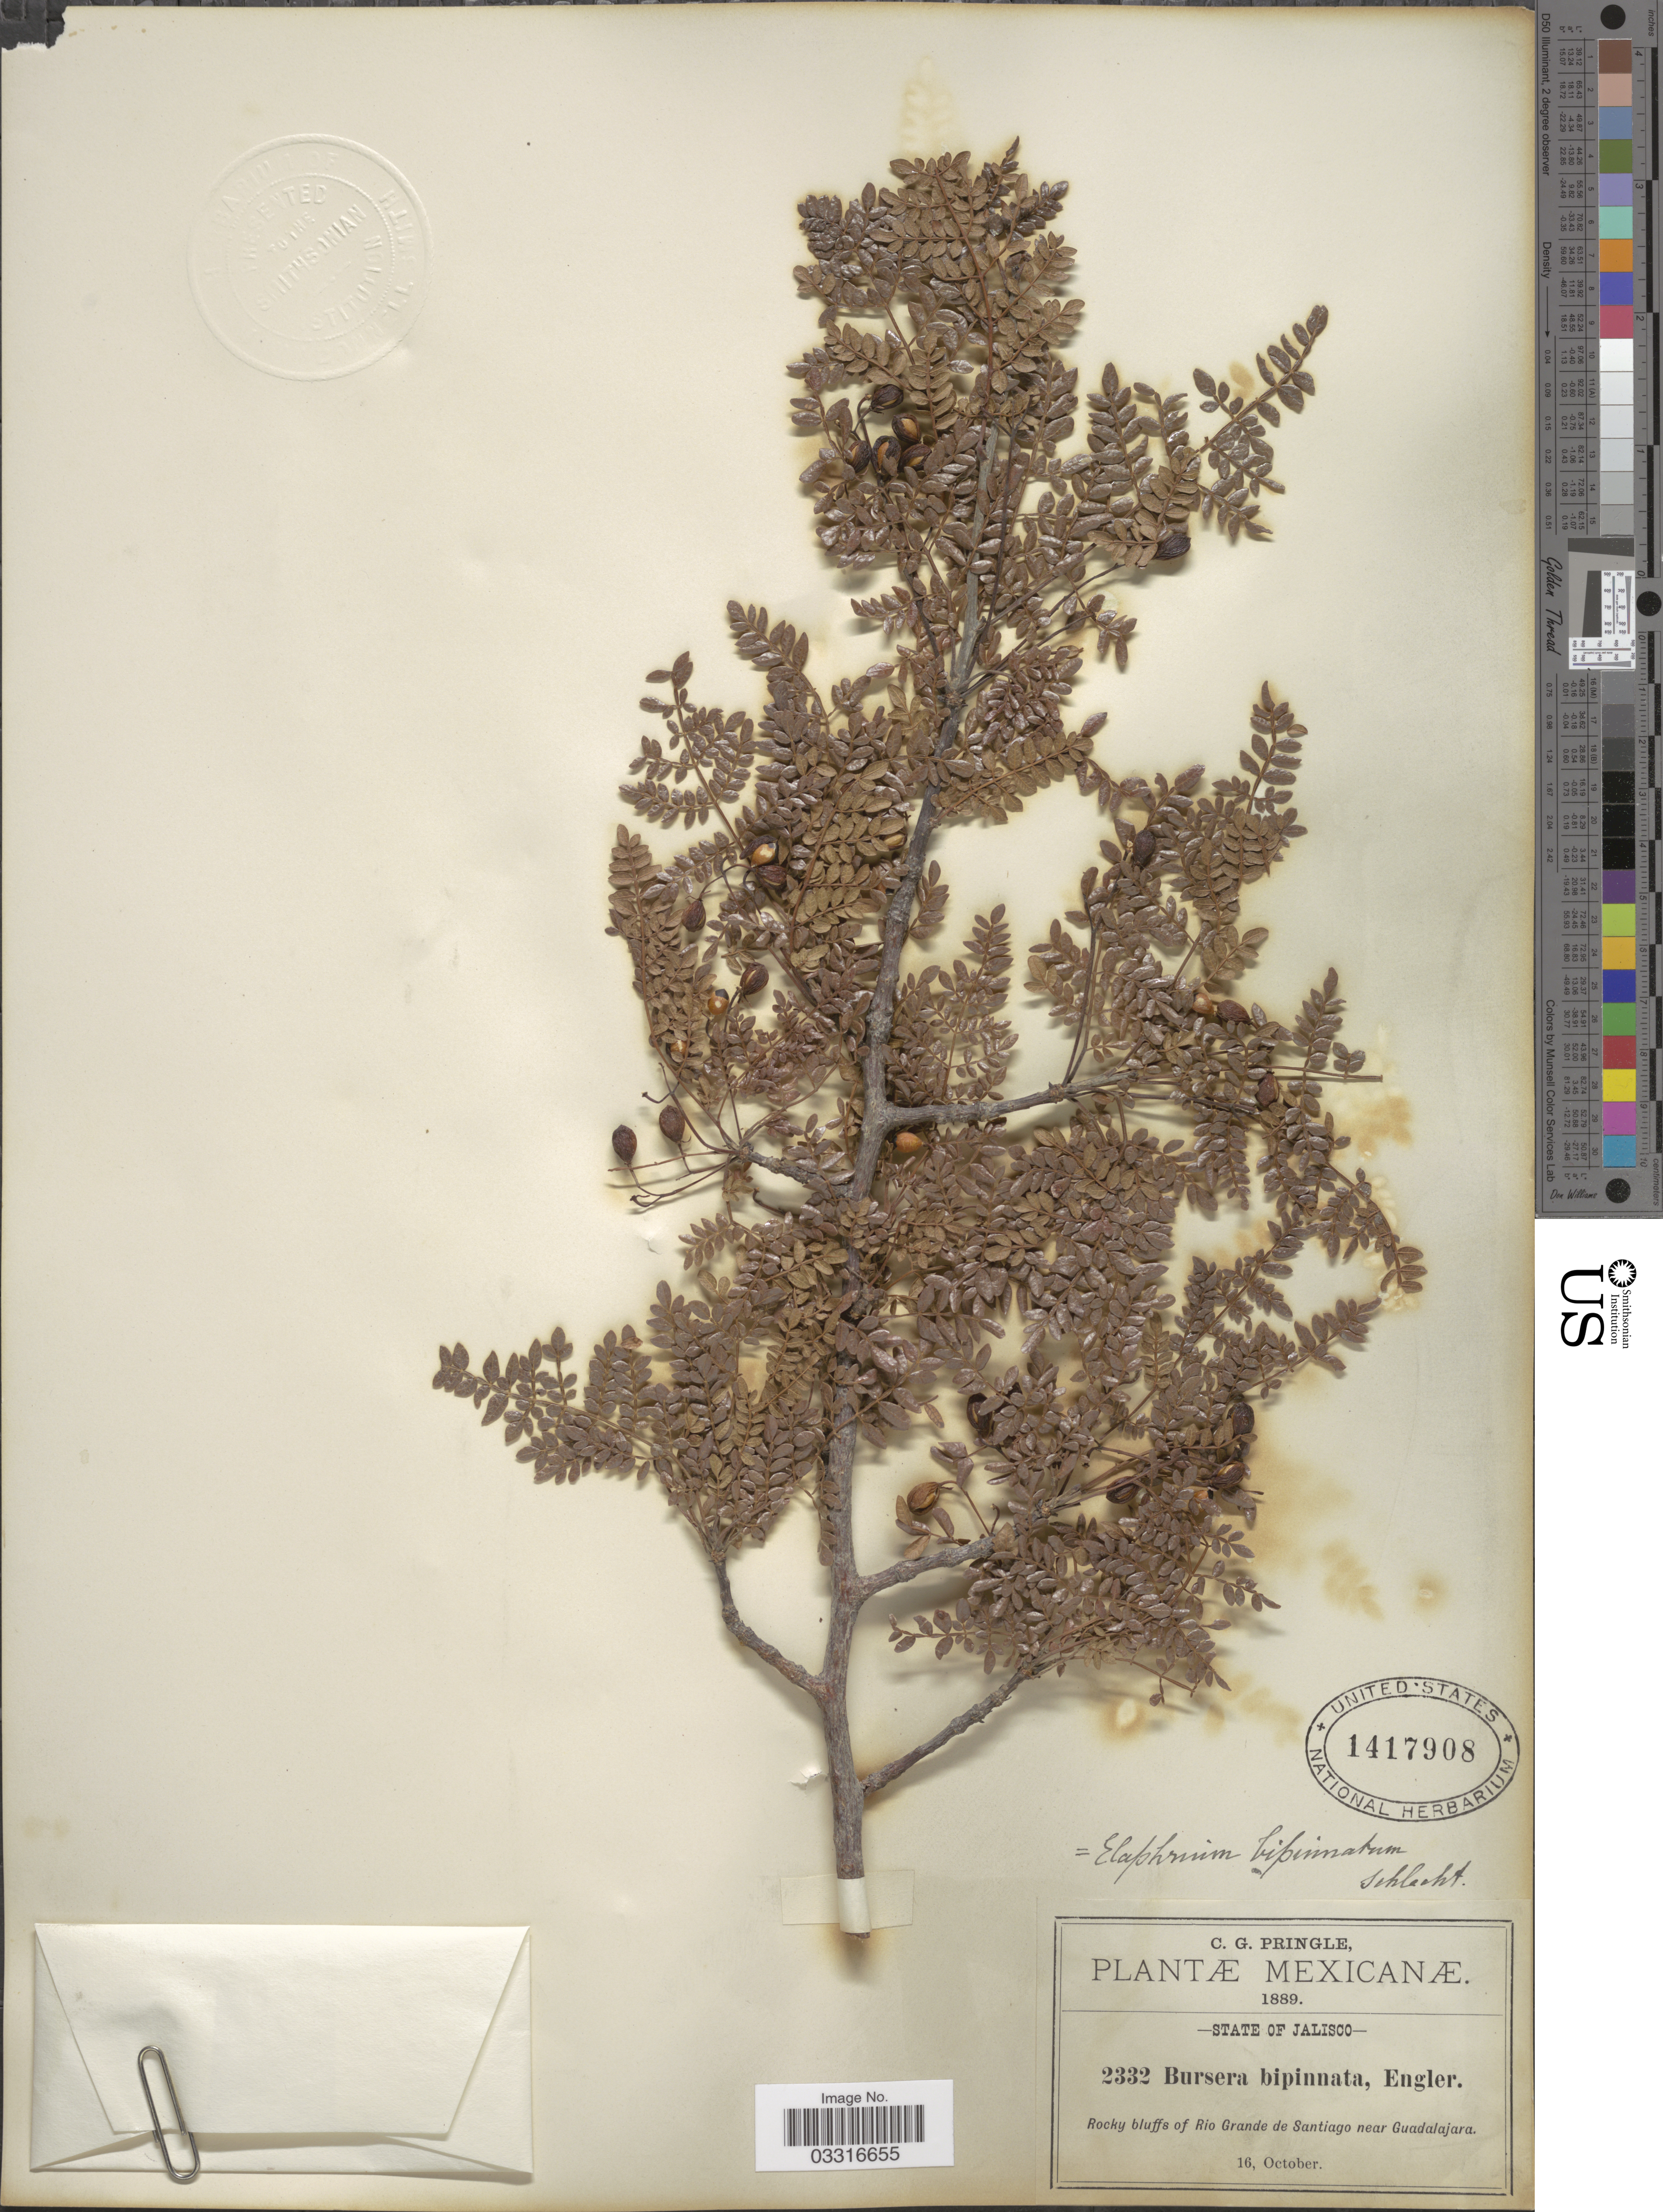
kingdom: Plantae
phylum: Tracheophyta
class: Magnoliopsida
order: Sapindales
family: Burseraceae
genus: Bursera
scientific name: Bursera bipinnata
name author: Engl.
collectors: C. G. Pringle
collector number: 2332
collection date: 1889-10-16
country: Mexico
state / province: Jalisco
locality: Rocky bluffs of Rio Grande de Santiago near Guadalajara.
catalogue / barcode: US 1417908